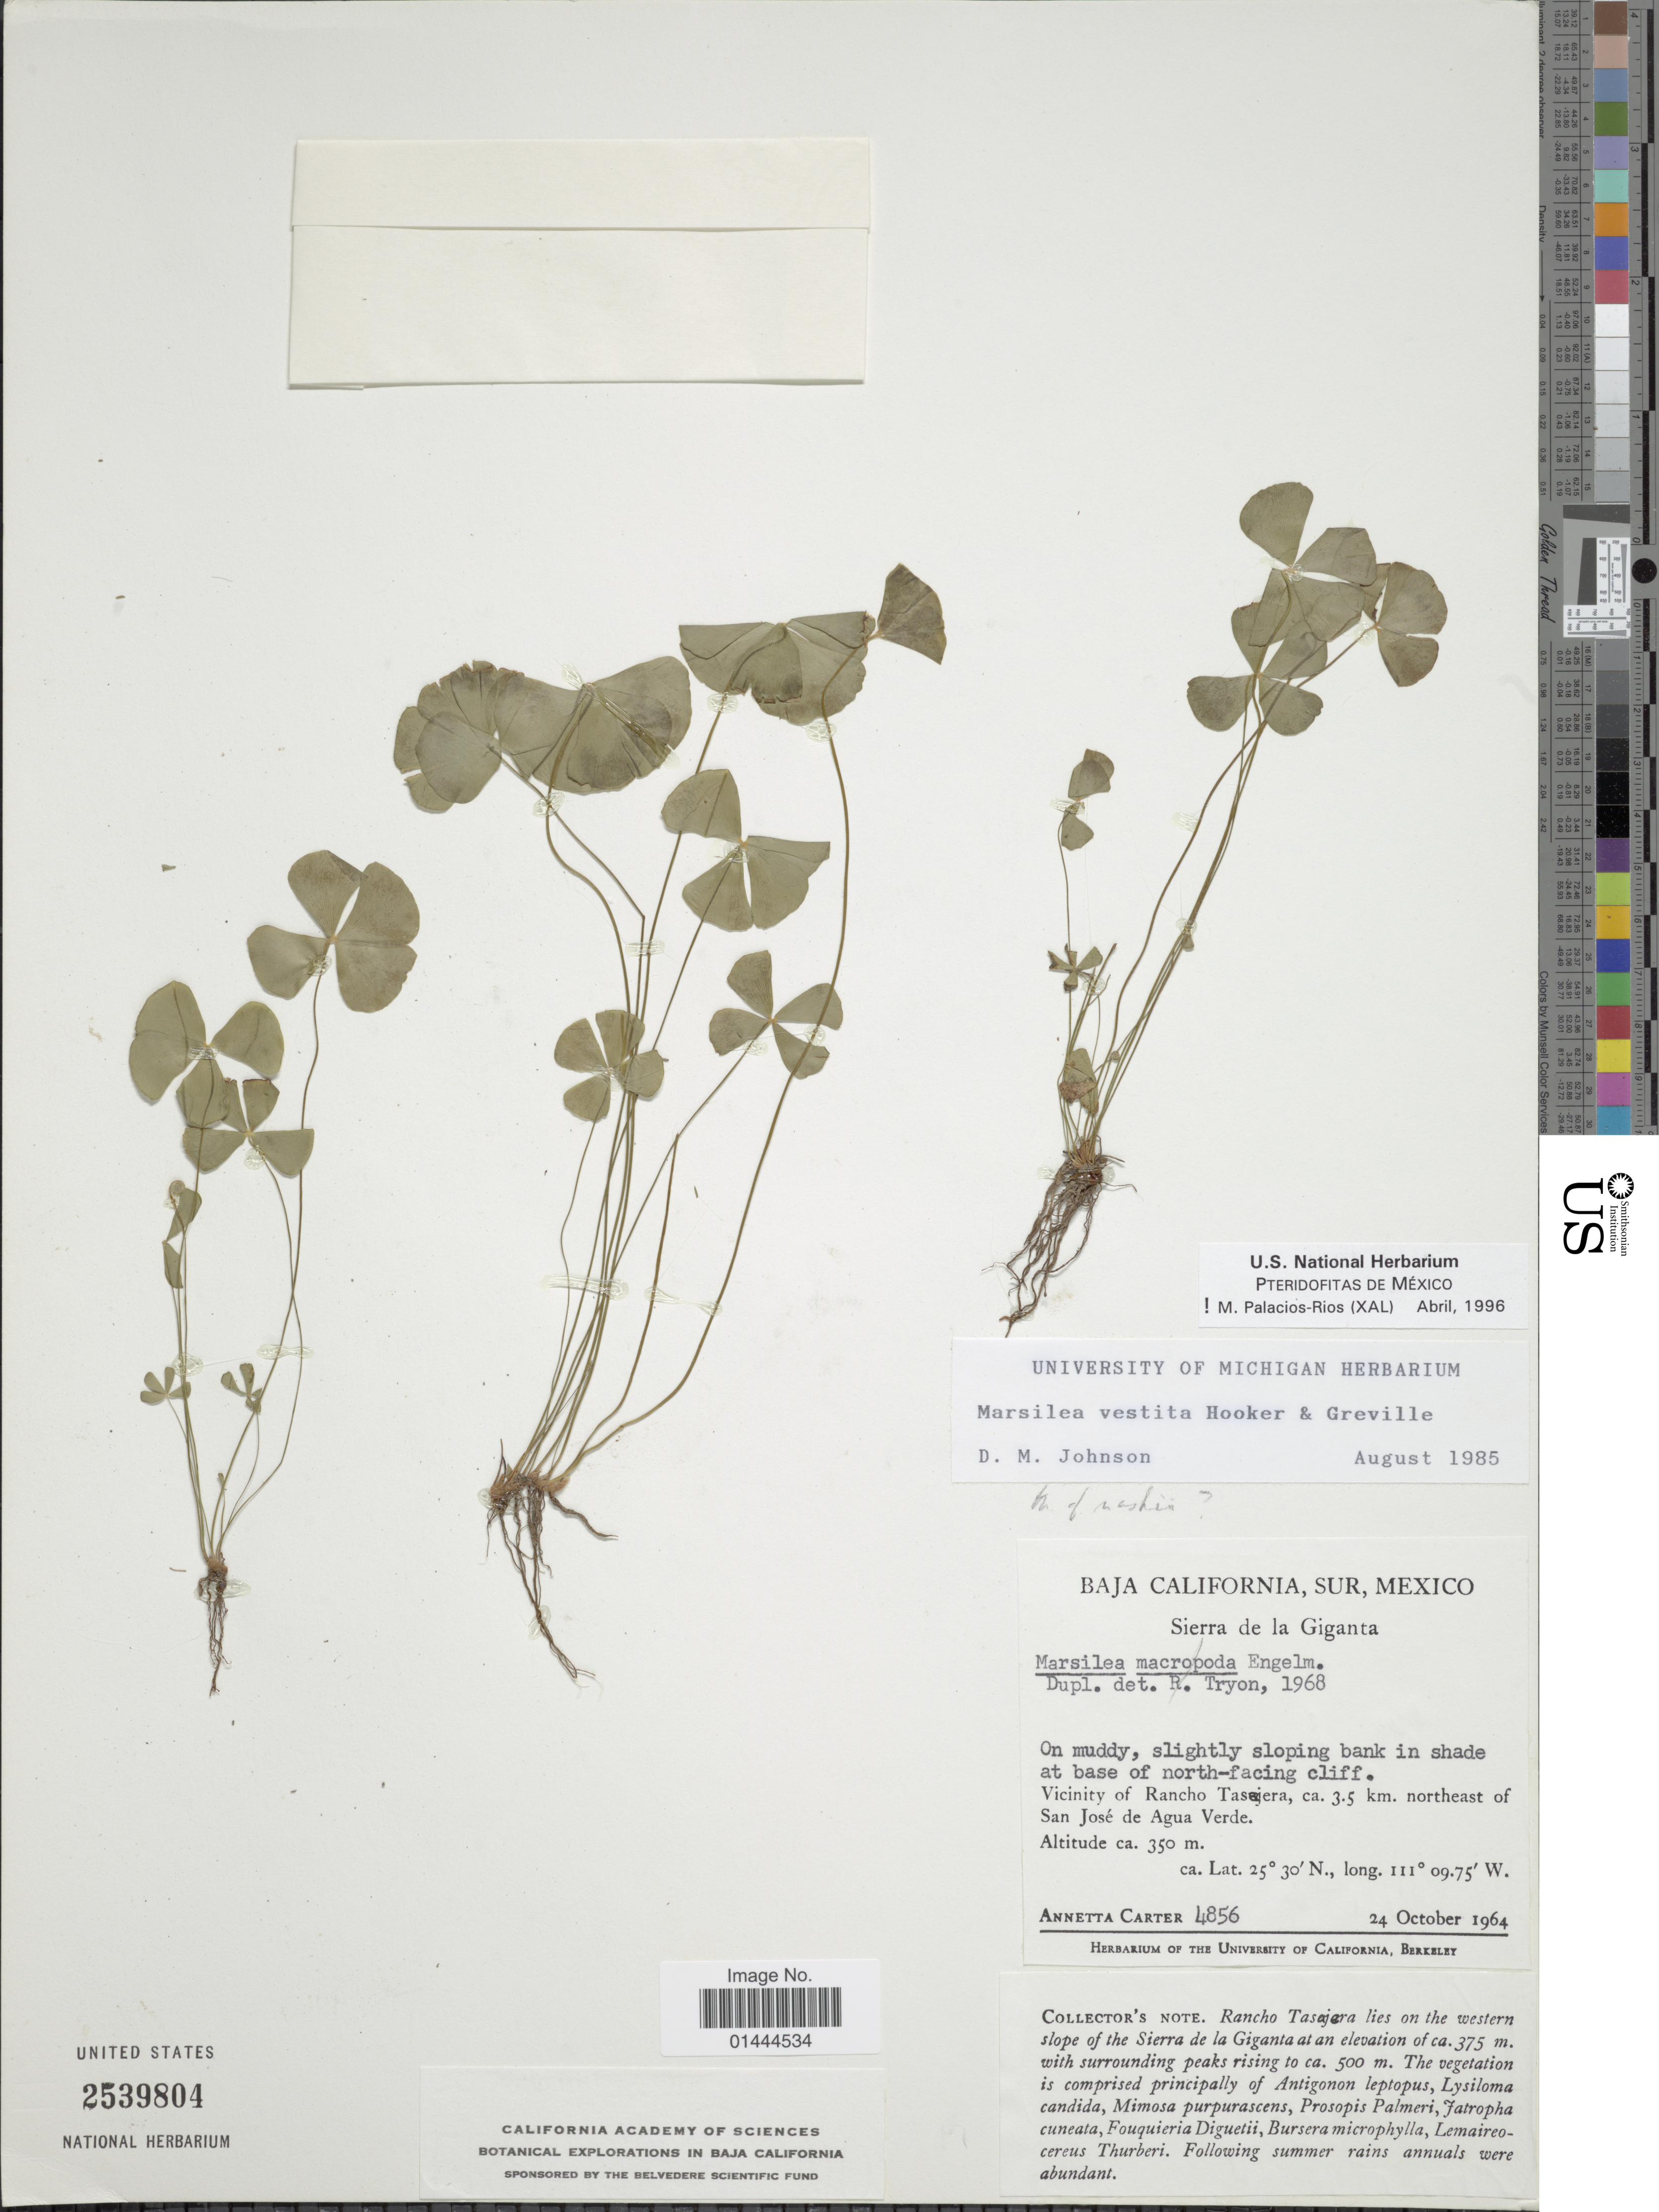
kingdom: Plantae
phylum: Tracheophyta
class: Polypodiopsida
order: Salviniales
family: Marsileaceae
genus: Marsilea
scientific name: Marsilea vestita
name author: Hook. & Grev.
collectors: A. M. Carter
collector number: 4856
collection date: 1964-10-24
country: Mexico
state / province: Baja California Sur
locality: Sierra de la Giganta, Vicinity of Rancho Tasajera, ca 3.5 km northeast of San Jose de Agua Verde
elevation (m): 350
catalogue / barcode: US 2539804